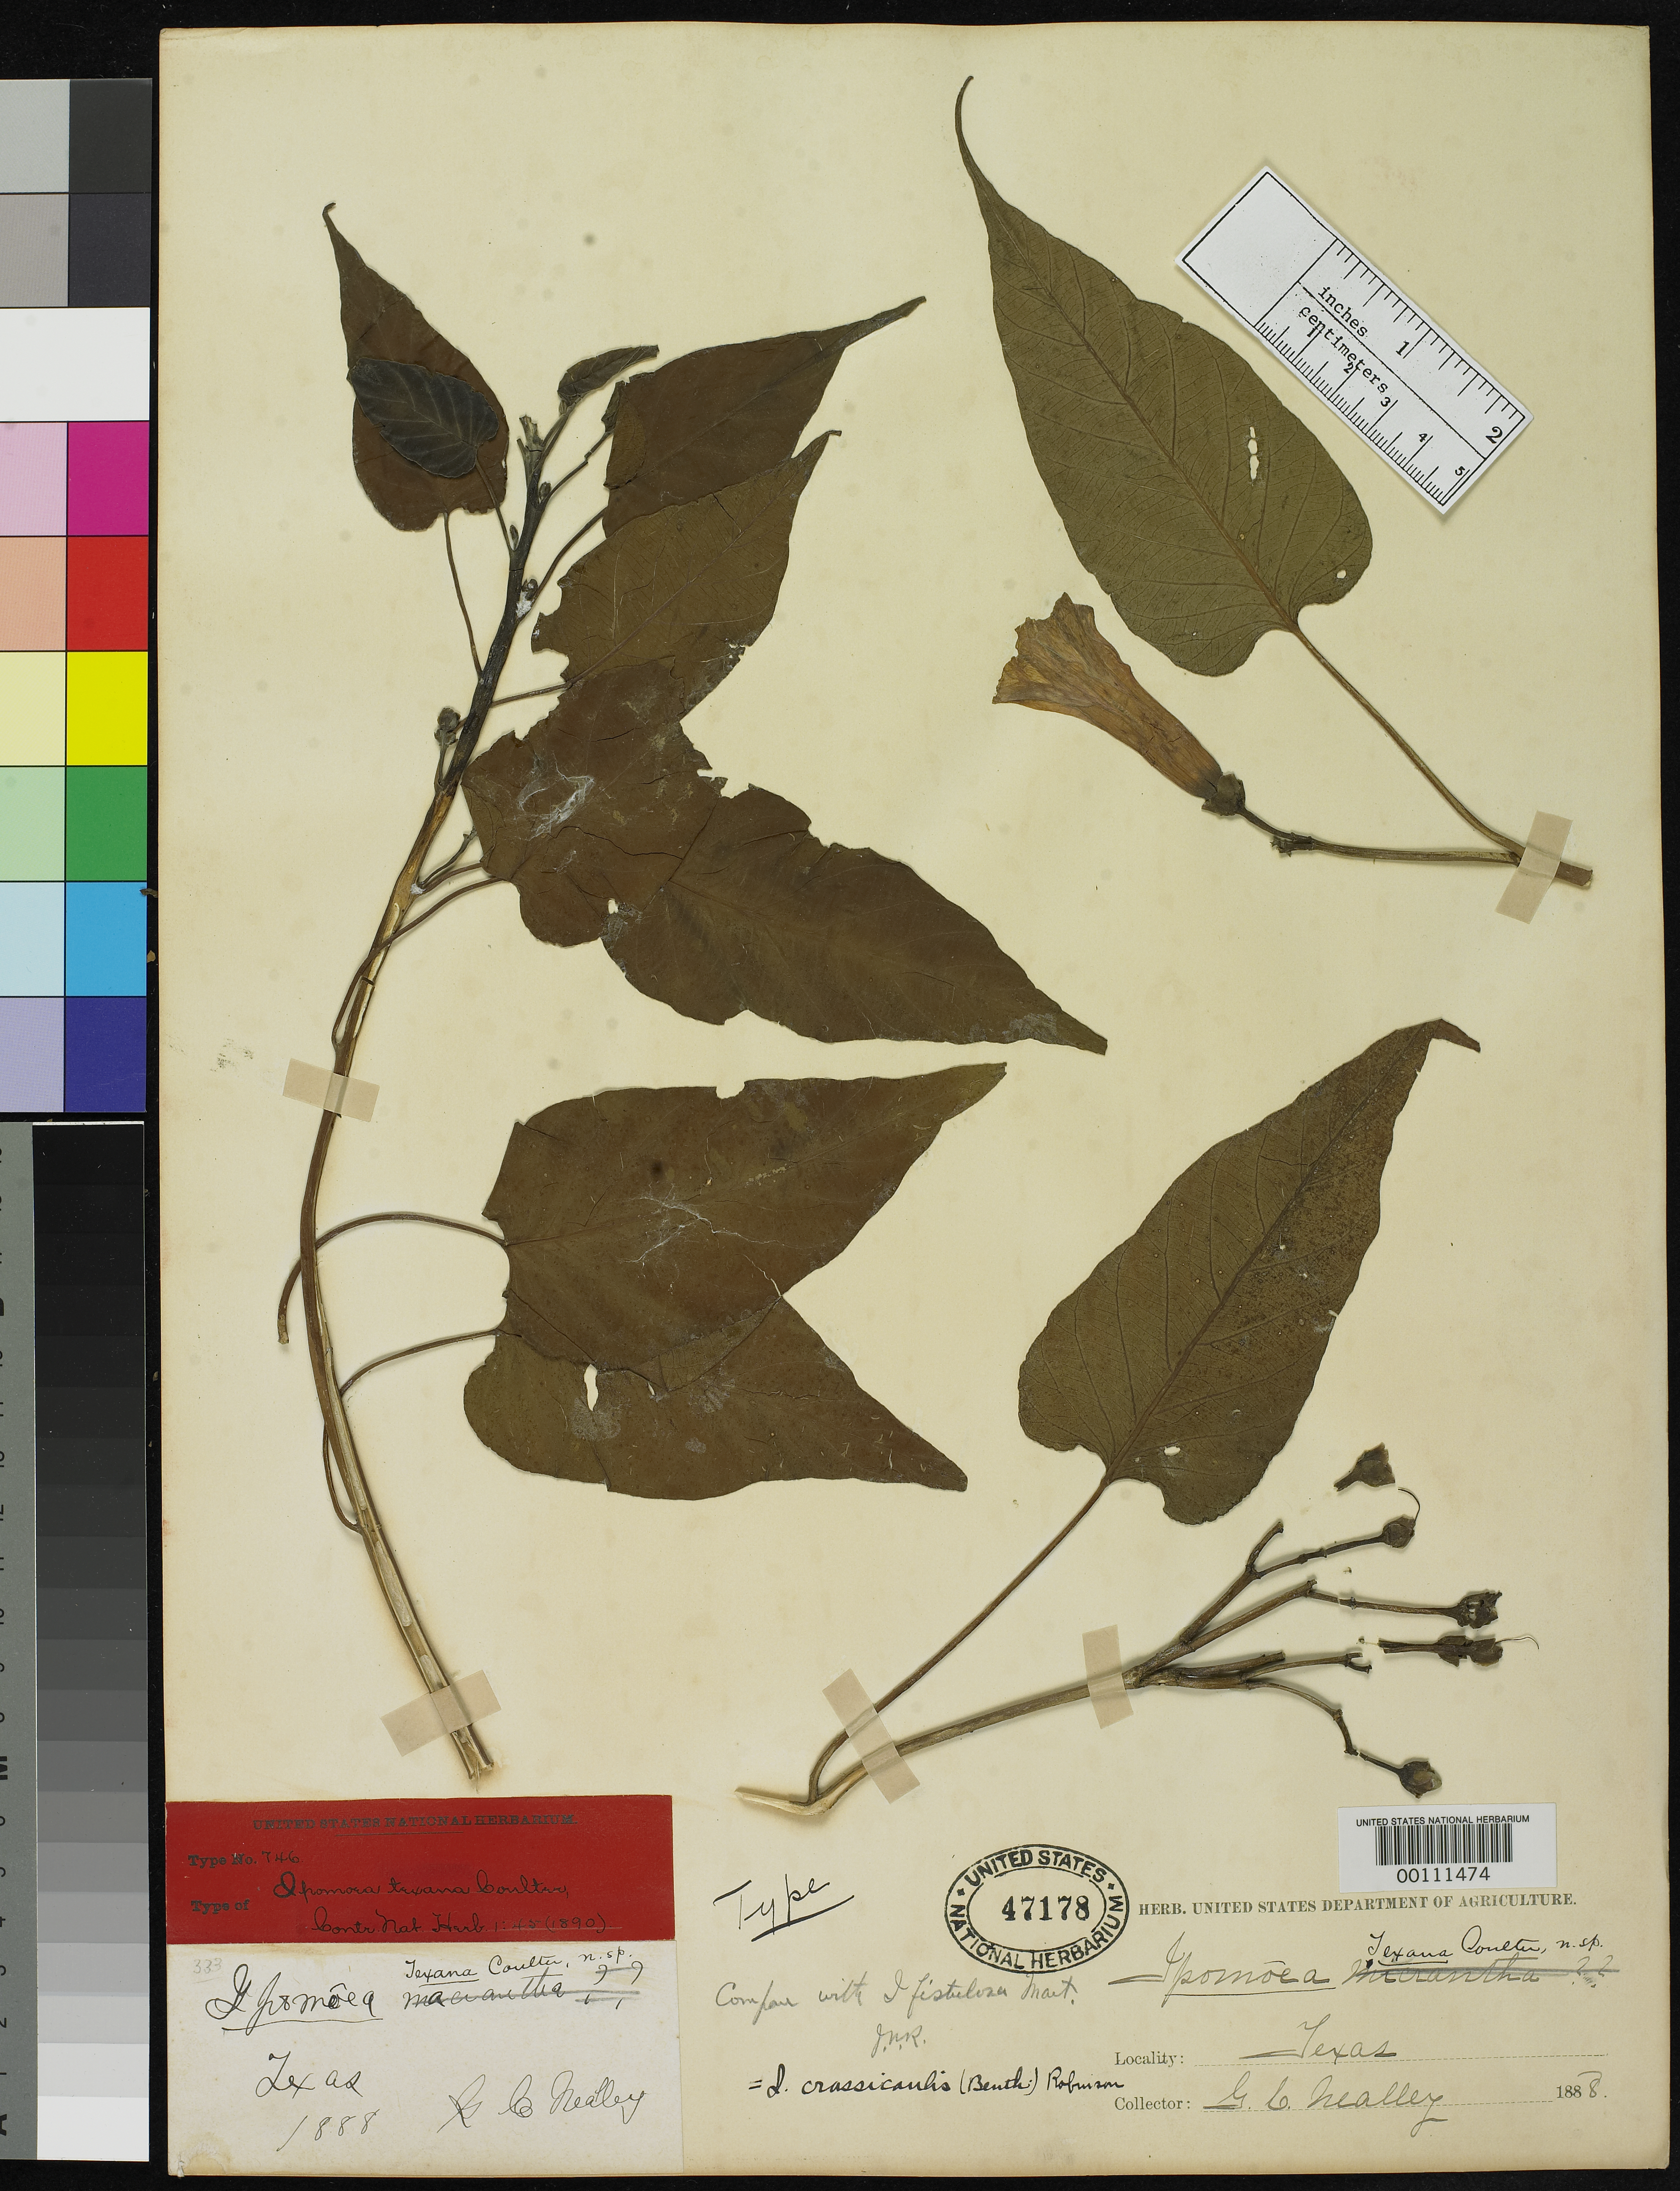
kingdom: Plantae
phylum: Tracheophyta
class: Magnoliopsida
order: Solanales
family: Convolvulaceae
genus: Ipomoea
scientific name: Ipomoea texana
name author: J.M. Coult.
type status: Isotype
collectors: G. C. Nealley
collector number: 333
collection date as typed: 1889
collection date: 1889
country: United States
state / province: Texas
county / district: Cameron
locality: Santa Maria.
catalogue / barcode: US 47178